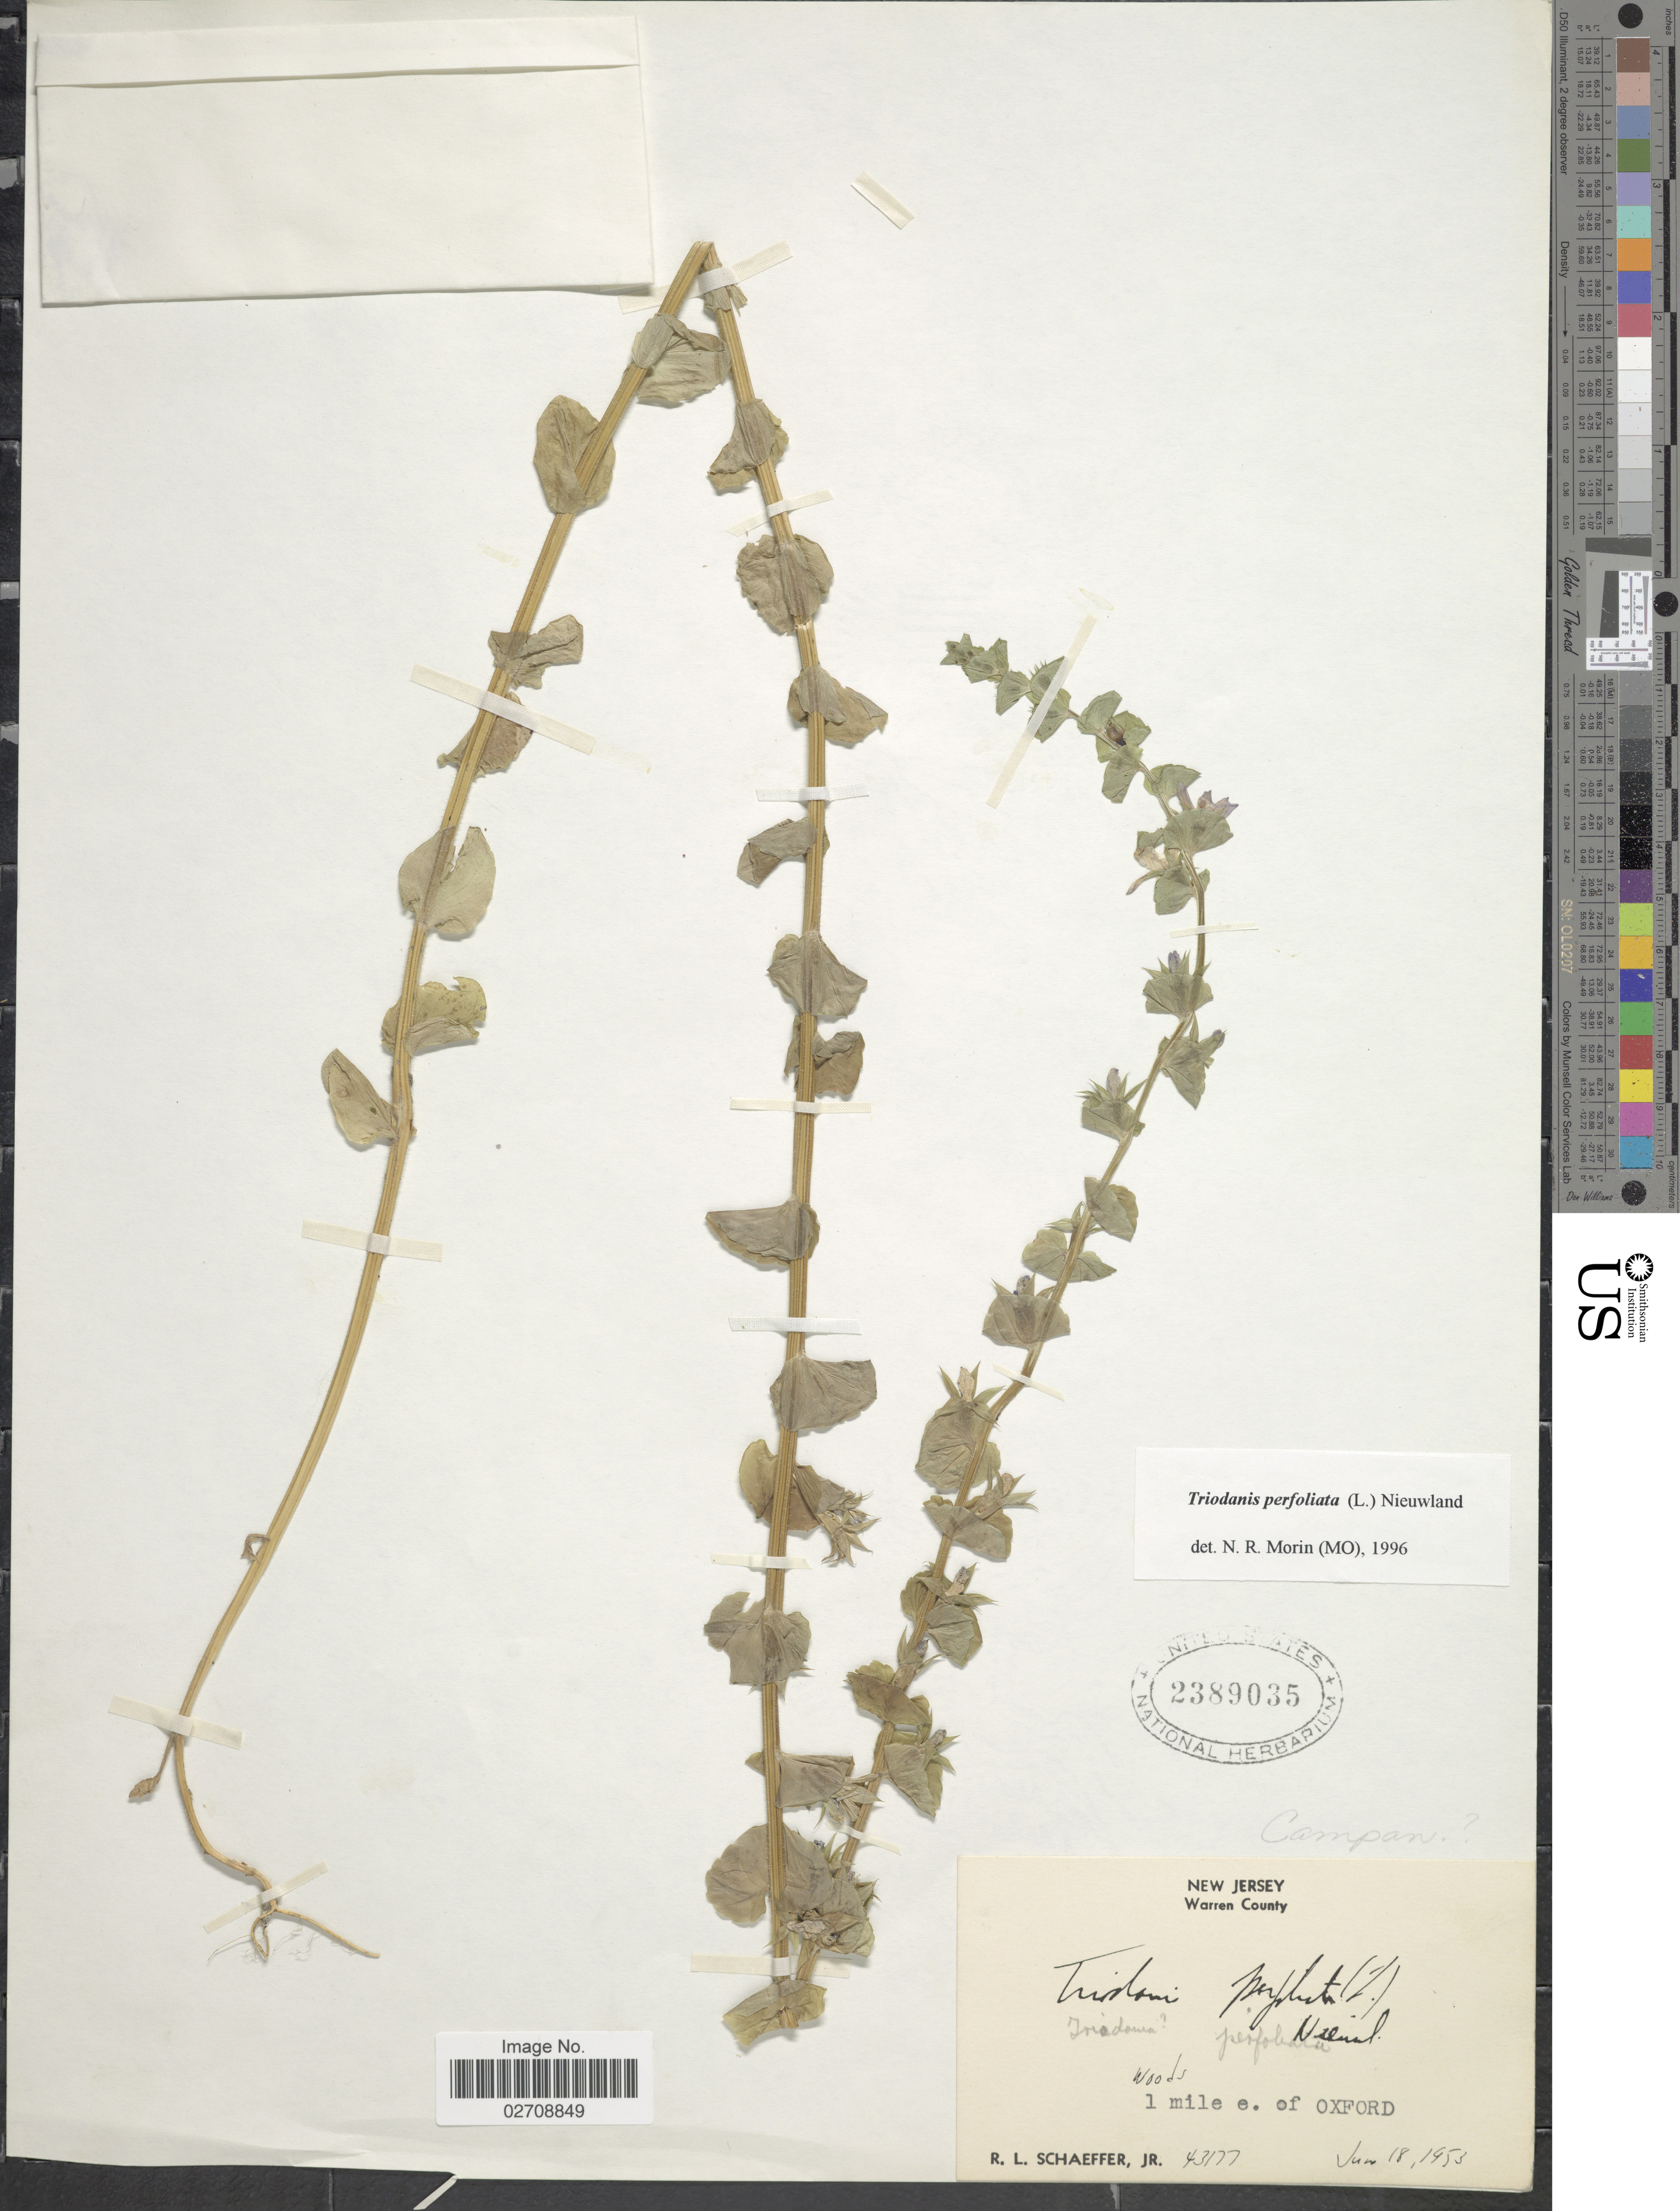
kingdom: Plantae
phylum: Tracheophyta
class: Magnoliopsida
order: Asterales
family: Campanulaceae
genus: Triodanis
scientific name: Triodanis perfoliata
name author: (L.) Nieuwl.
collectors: R. L. Schaeffer Jr.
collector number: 43177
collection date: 1953-06-18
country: United States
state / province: New Jersey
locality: Warren County, 1 mile e. of Oxford.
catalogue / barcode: US 2389035